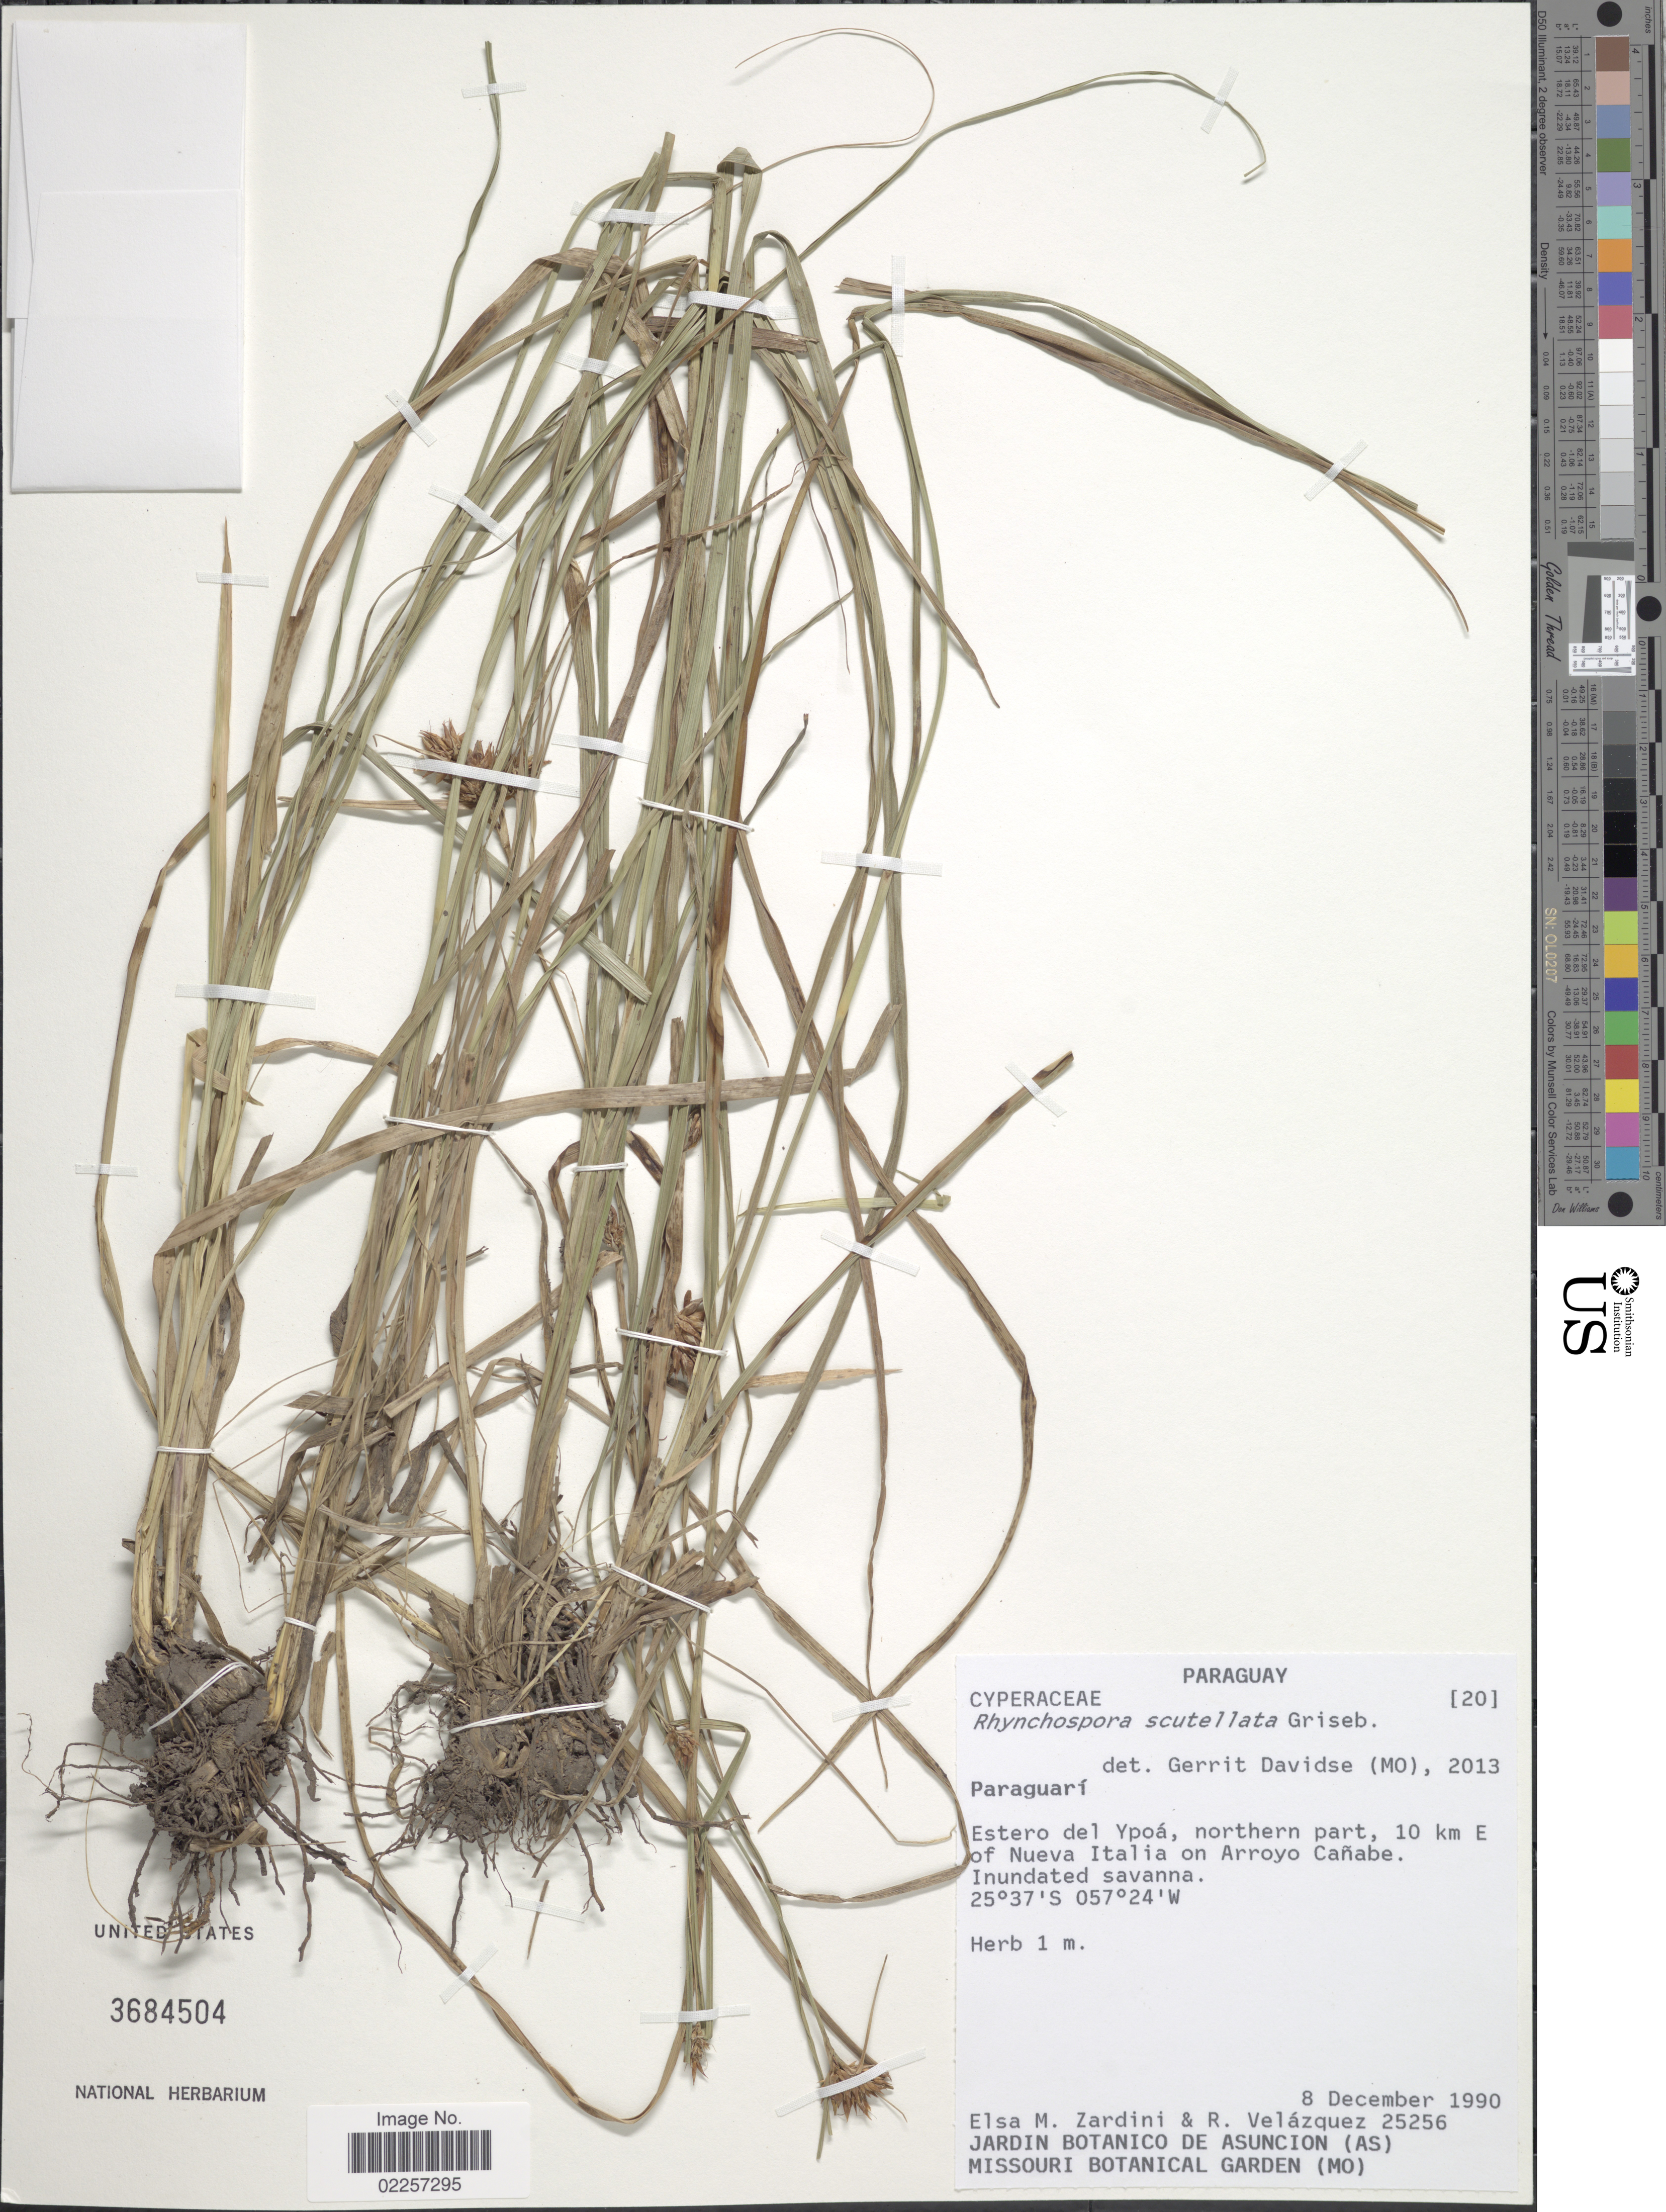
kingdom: Plantae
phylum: Tracheophyta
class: Liliopsida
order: Poales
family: Cyperaceae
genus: Rhynchospora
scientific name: Rhynchospora scutellata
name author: Griseb.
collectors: E. M. Zardini & R. Velázquez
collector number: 25256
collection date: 1990-12-08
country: Paraguay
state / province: Paraguari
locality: Estero del Ypoa, northern part, 10 km E of Nuevo Italia on Arroyo Canabe, inundated savanna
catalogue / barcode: US 3684504